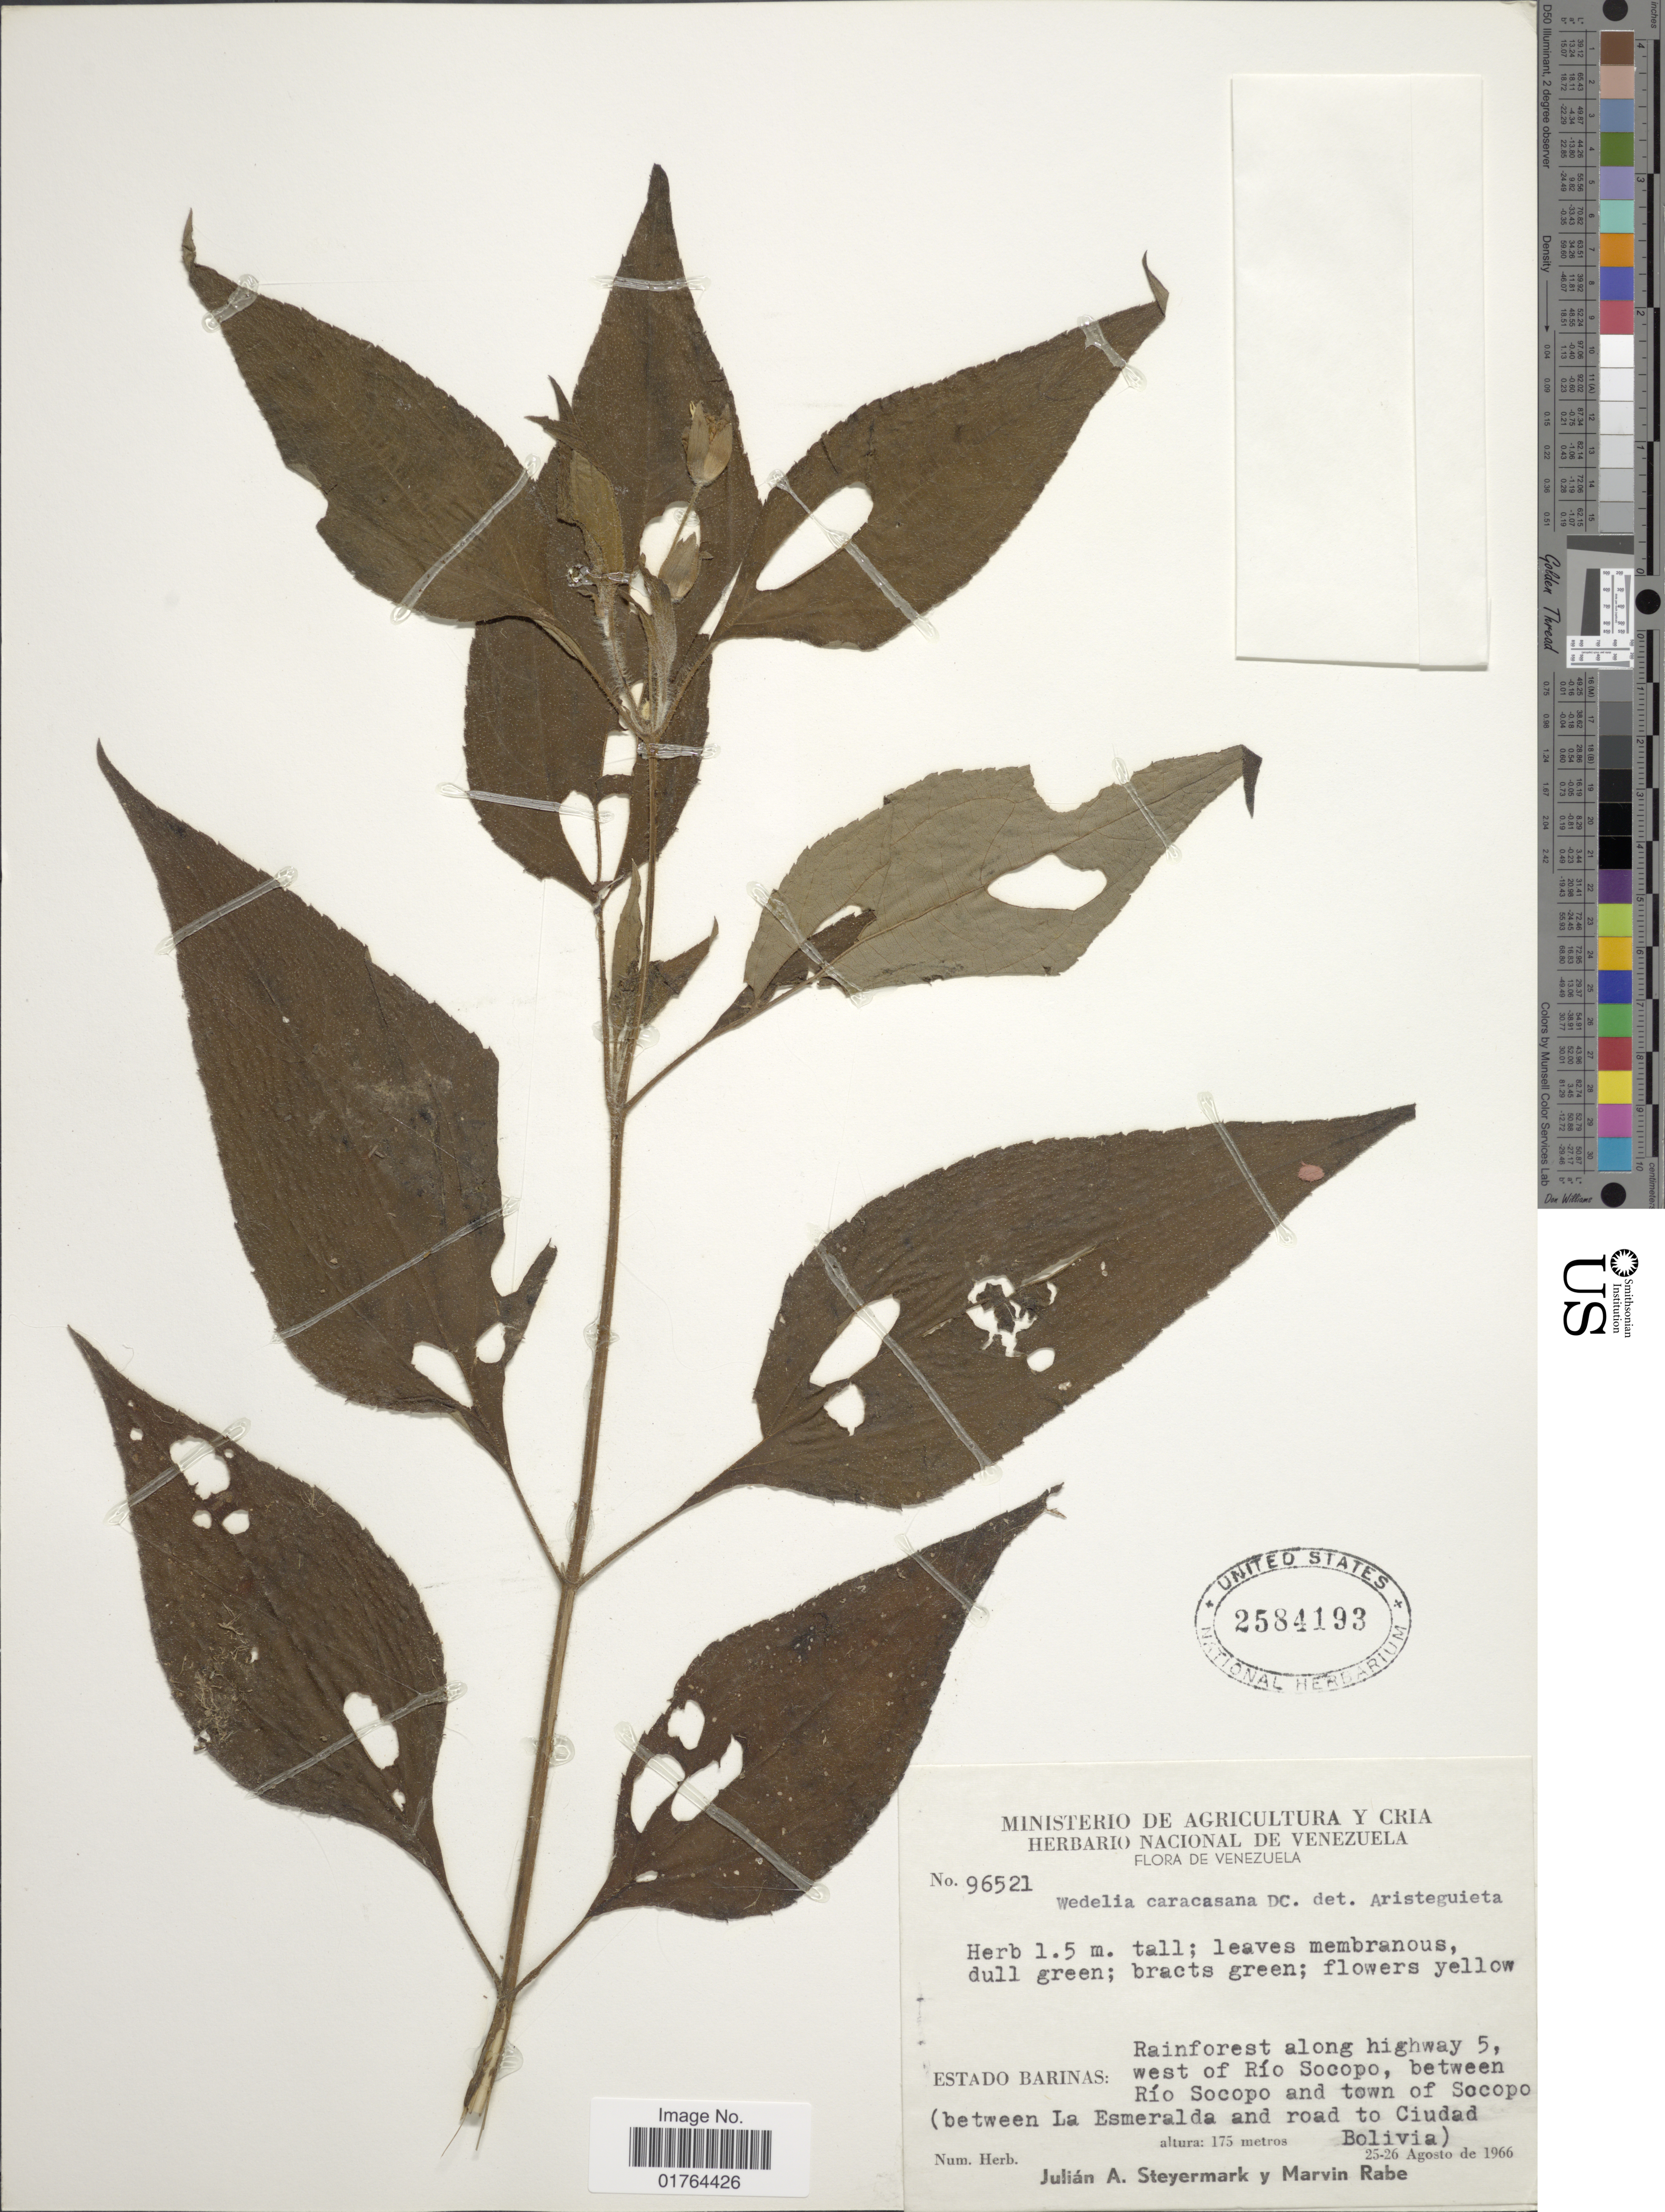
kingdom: Plantae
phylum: Tracheophyta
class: Magnoliopsida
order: Asterales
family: Asteraceae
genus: Wedelia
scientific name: Wedelia calycina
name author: Rich.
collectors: J. Steyermark & M. Rabe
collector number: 96521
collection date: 1966-08-25/1966-08-26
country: Venezuela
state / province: Barinas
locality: Rainforest along highway 5, west of Rio Socopo, between Rio Socopo and town of Socopo (between La Esmeralda and road to Ciudad Bolivia)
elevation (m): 175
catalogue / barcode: US 2584193